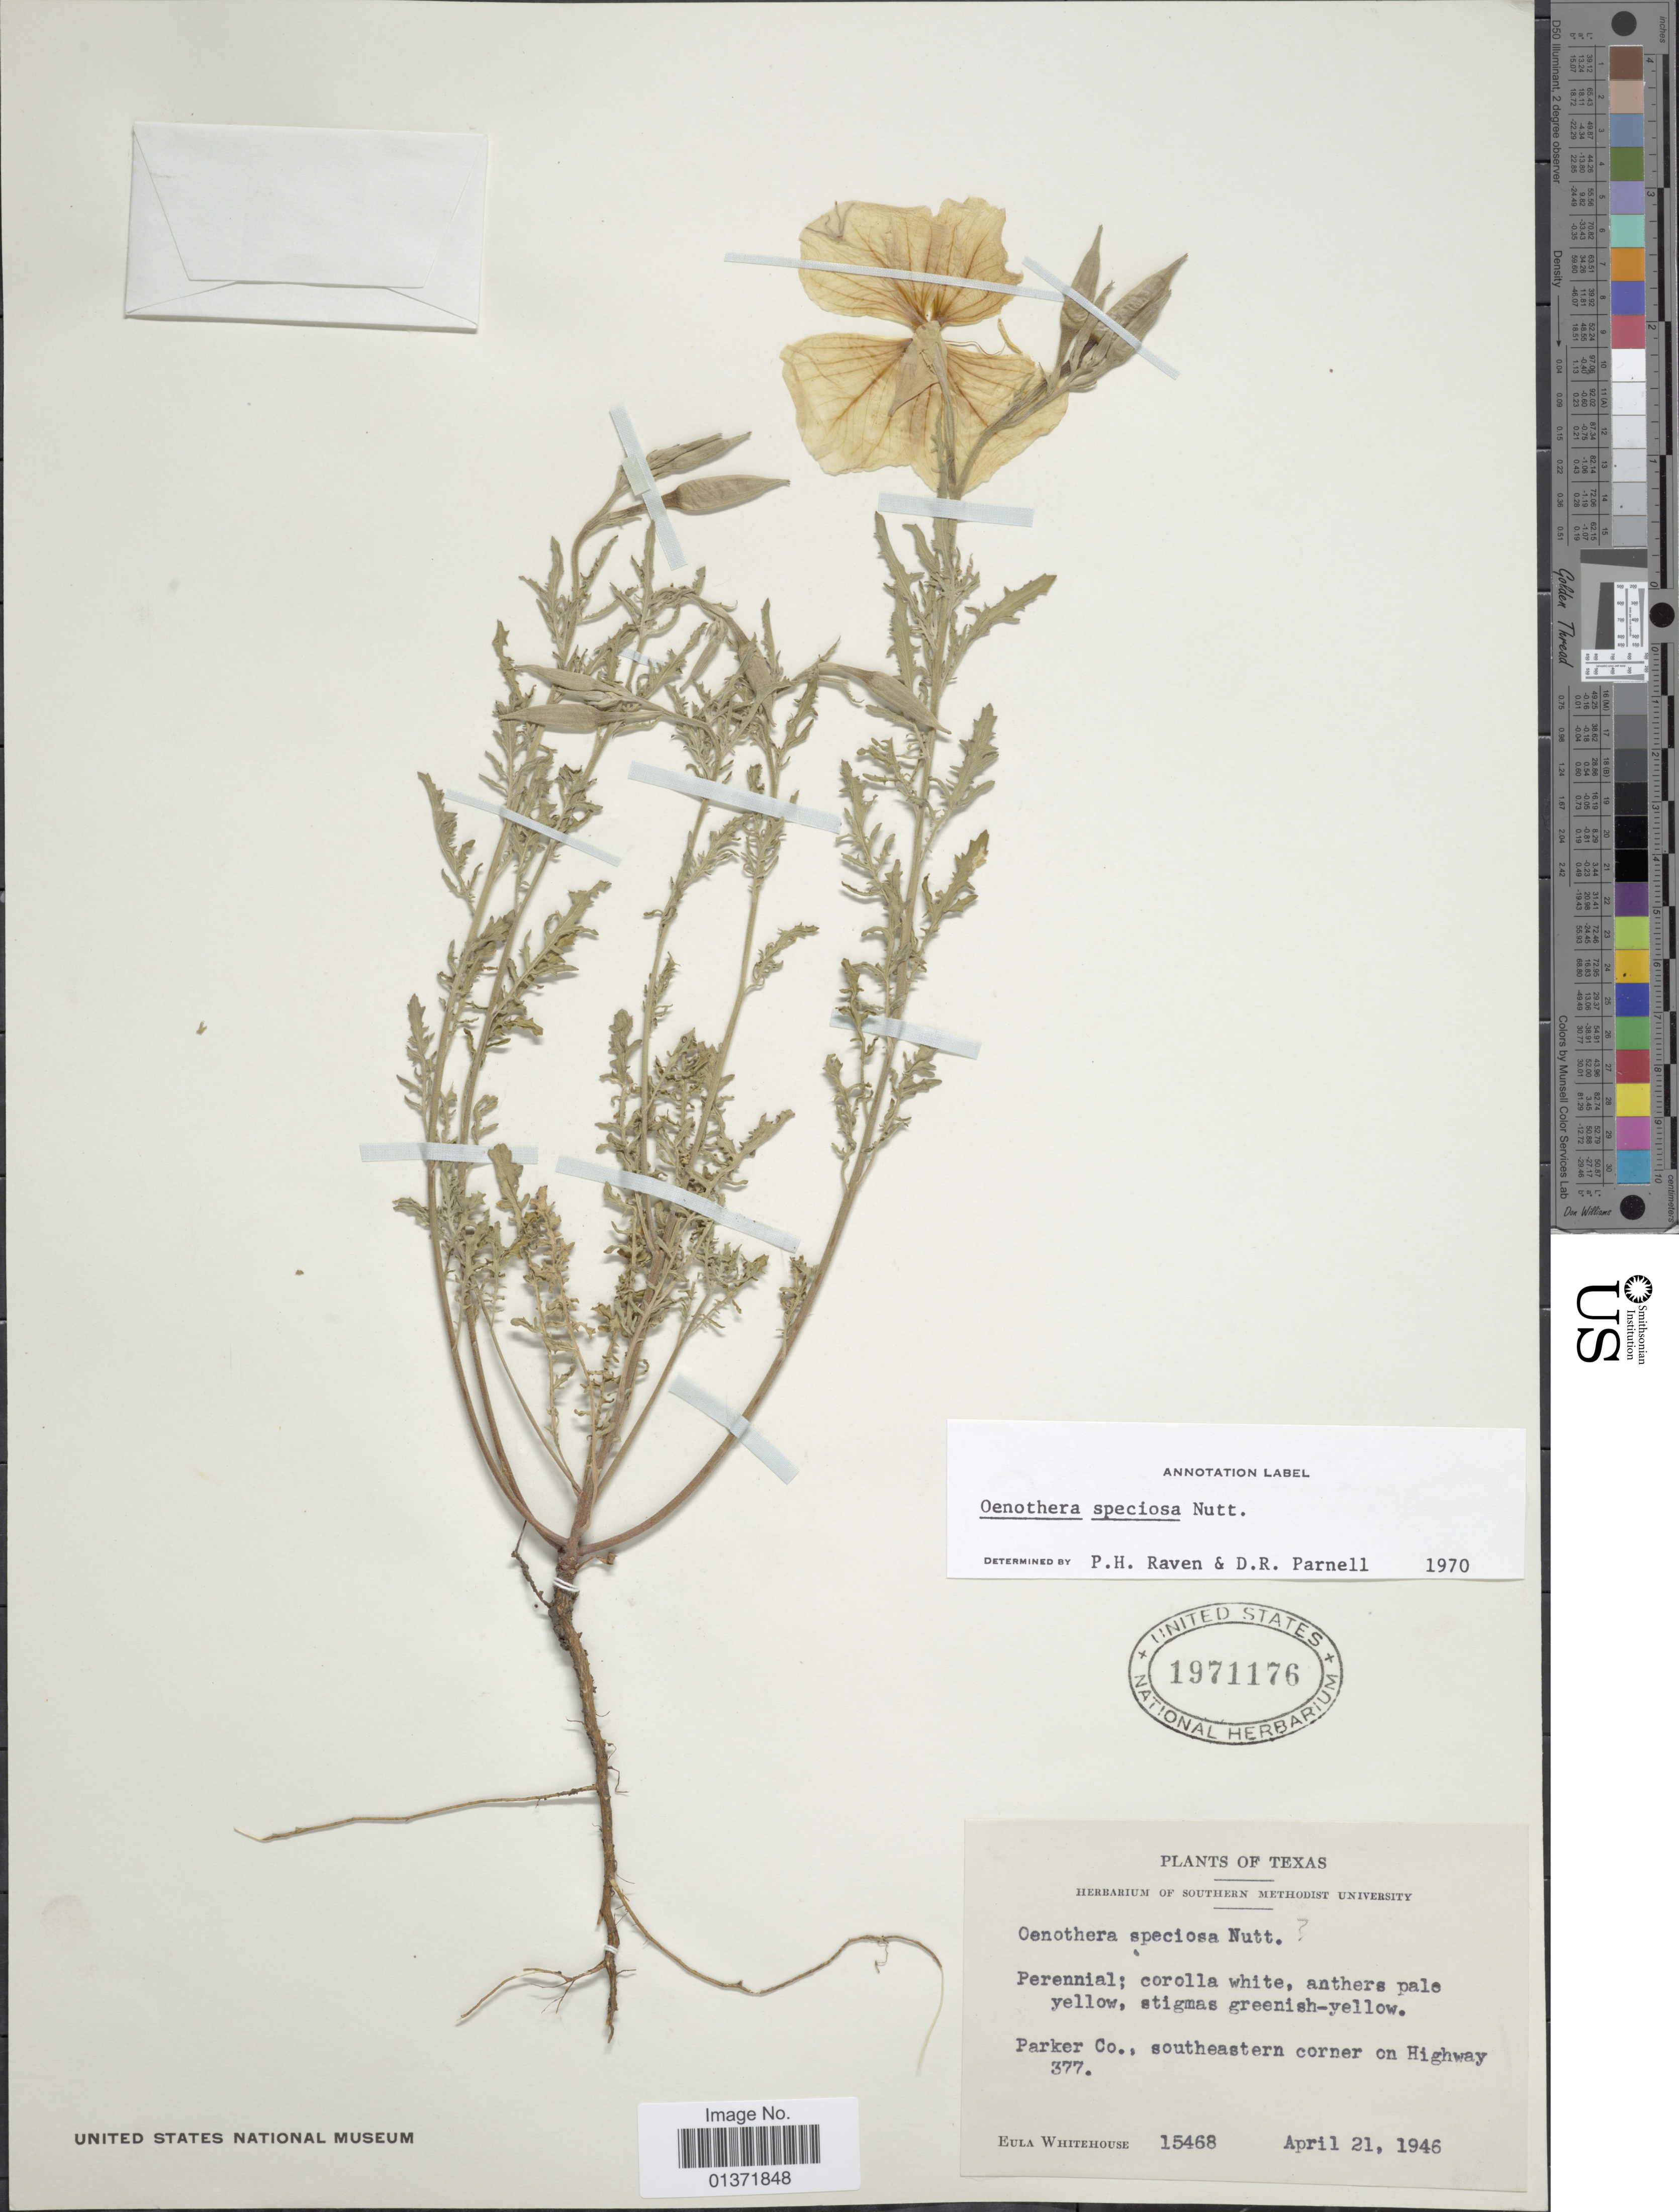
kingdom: Plantae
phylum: Tracheophyta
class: Magnoliopsida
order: Myrtales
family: Onagraceae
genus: Oenothera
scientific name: Oenothera speciosa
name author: Nutt.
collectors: E. Whitehouse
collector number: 15468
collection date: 1946-04-21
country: United States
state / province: Texas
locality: Parker Co., southeastern corner on Highway 377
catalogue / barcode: US 1971176